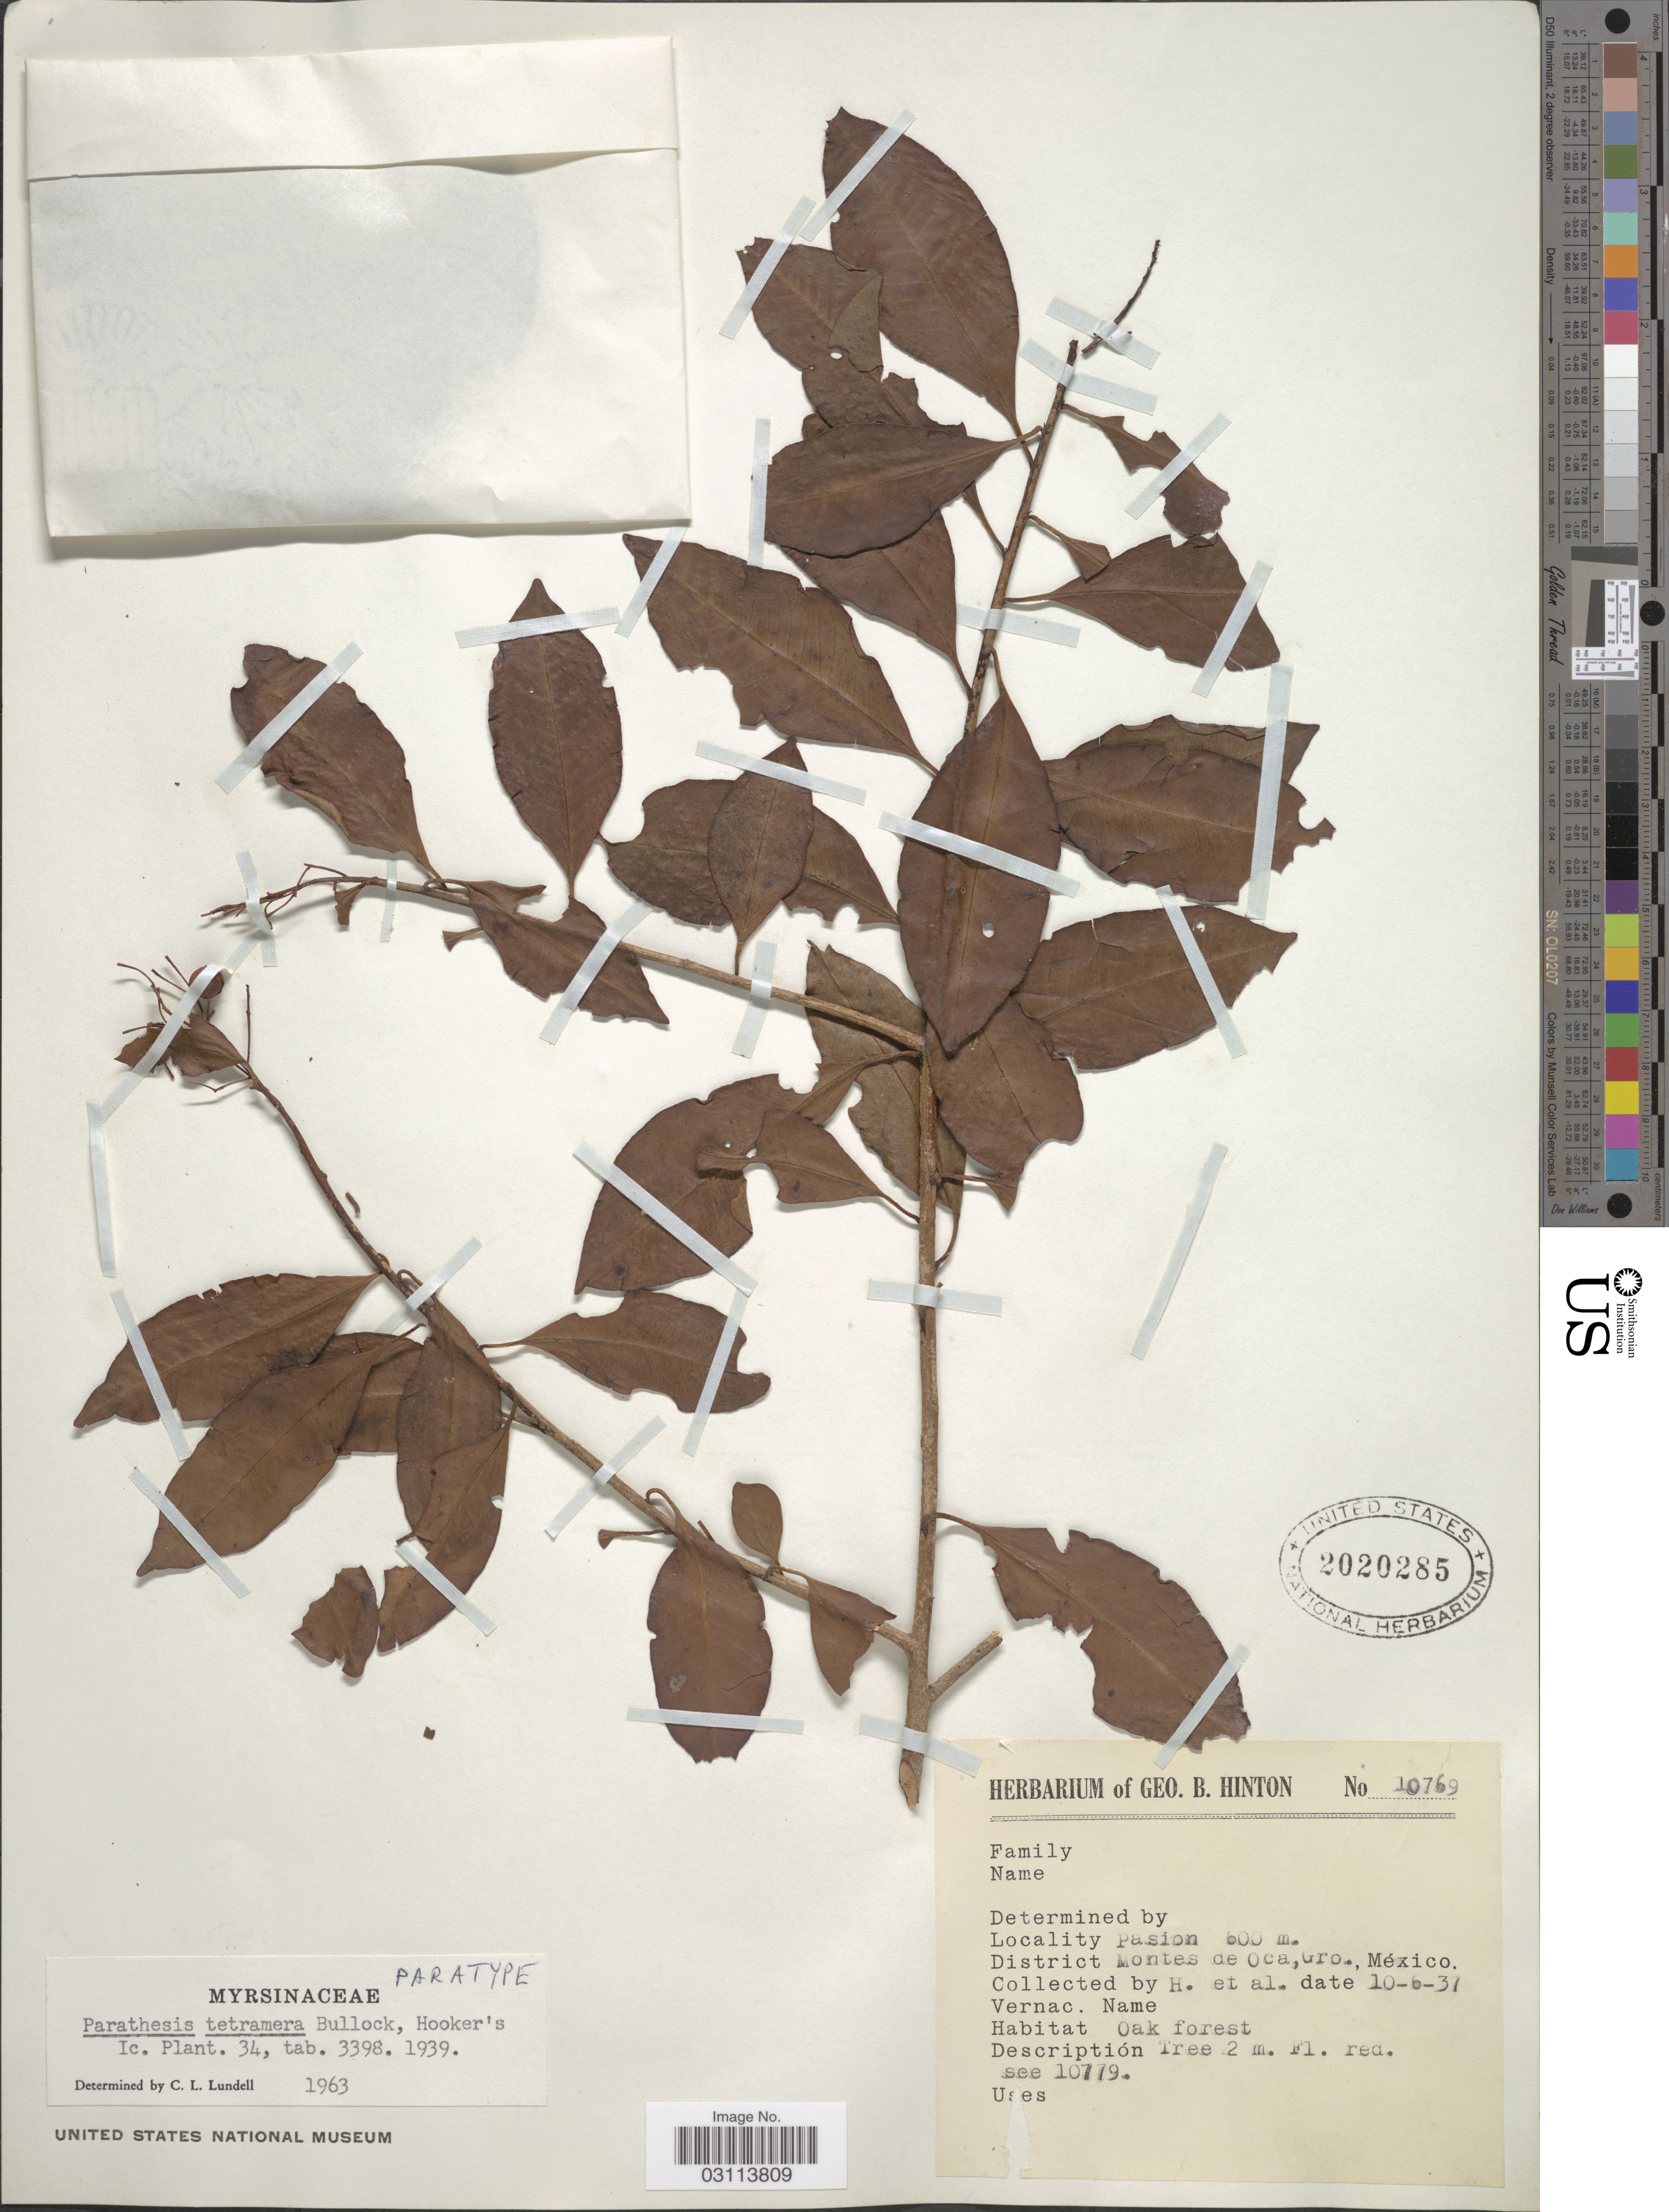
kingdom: Plantae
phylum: Tracheophyta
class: Magnoliopsida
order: Ericales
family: Primulaceae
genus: Parathesis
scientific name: Parathesis tetramera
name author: Bullock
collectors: G. B. Hinton & et al.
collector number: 10769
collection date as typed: Transcribed d/m/y: 10/6/37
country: Mexico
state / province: Guerrero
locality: Pasion, District Montes de Oca.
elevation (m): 600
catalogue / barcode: US 2020285